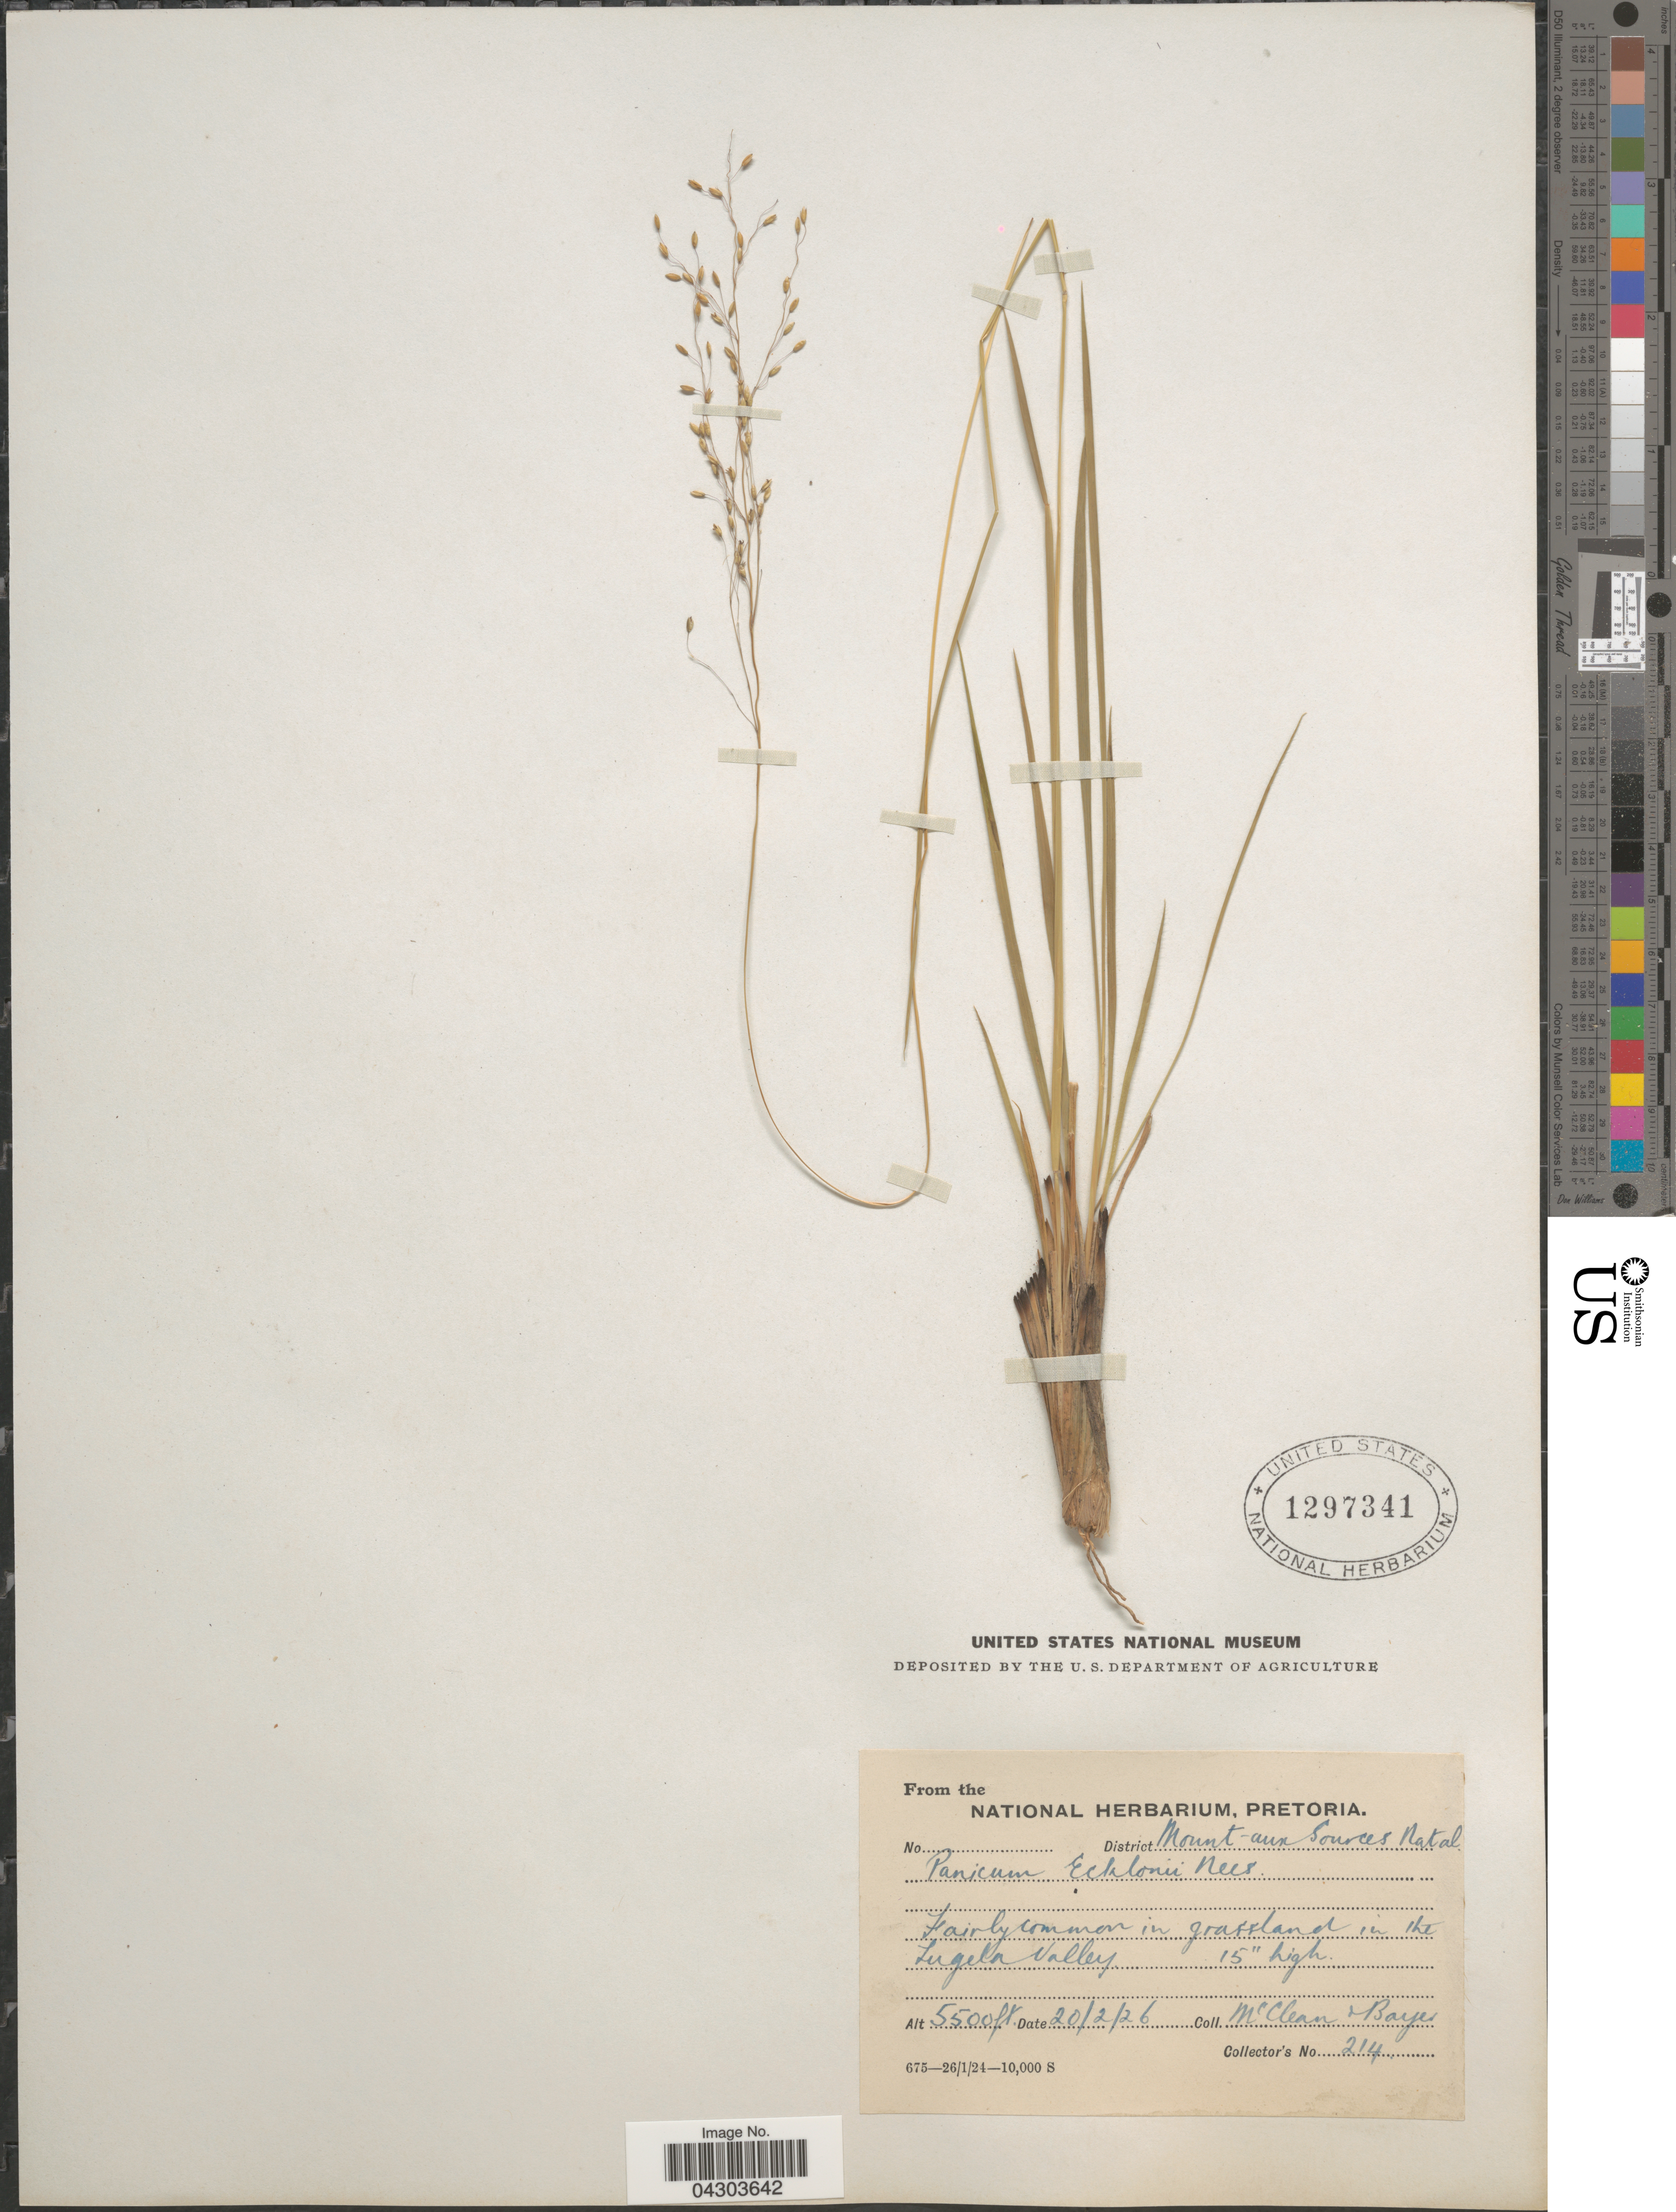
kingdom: Plantae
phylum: Tracheophyta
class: Liliopsida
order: Poales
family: Poaceae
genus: Panicum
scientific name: Panicum ecklonii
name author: Nees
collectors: McClean & Bayer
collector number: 214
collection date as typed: Transcribed d/m/y: 20/2/26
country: South Africa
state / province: KwaZulu-Natal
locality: District Mount-aux Sources Natal. Fairly common in grassland in the Tugela Valley.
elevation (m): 1676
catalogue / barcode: US 1297341